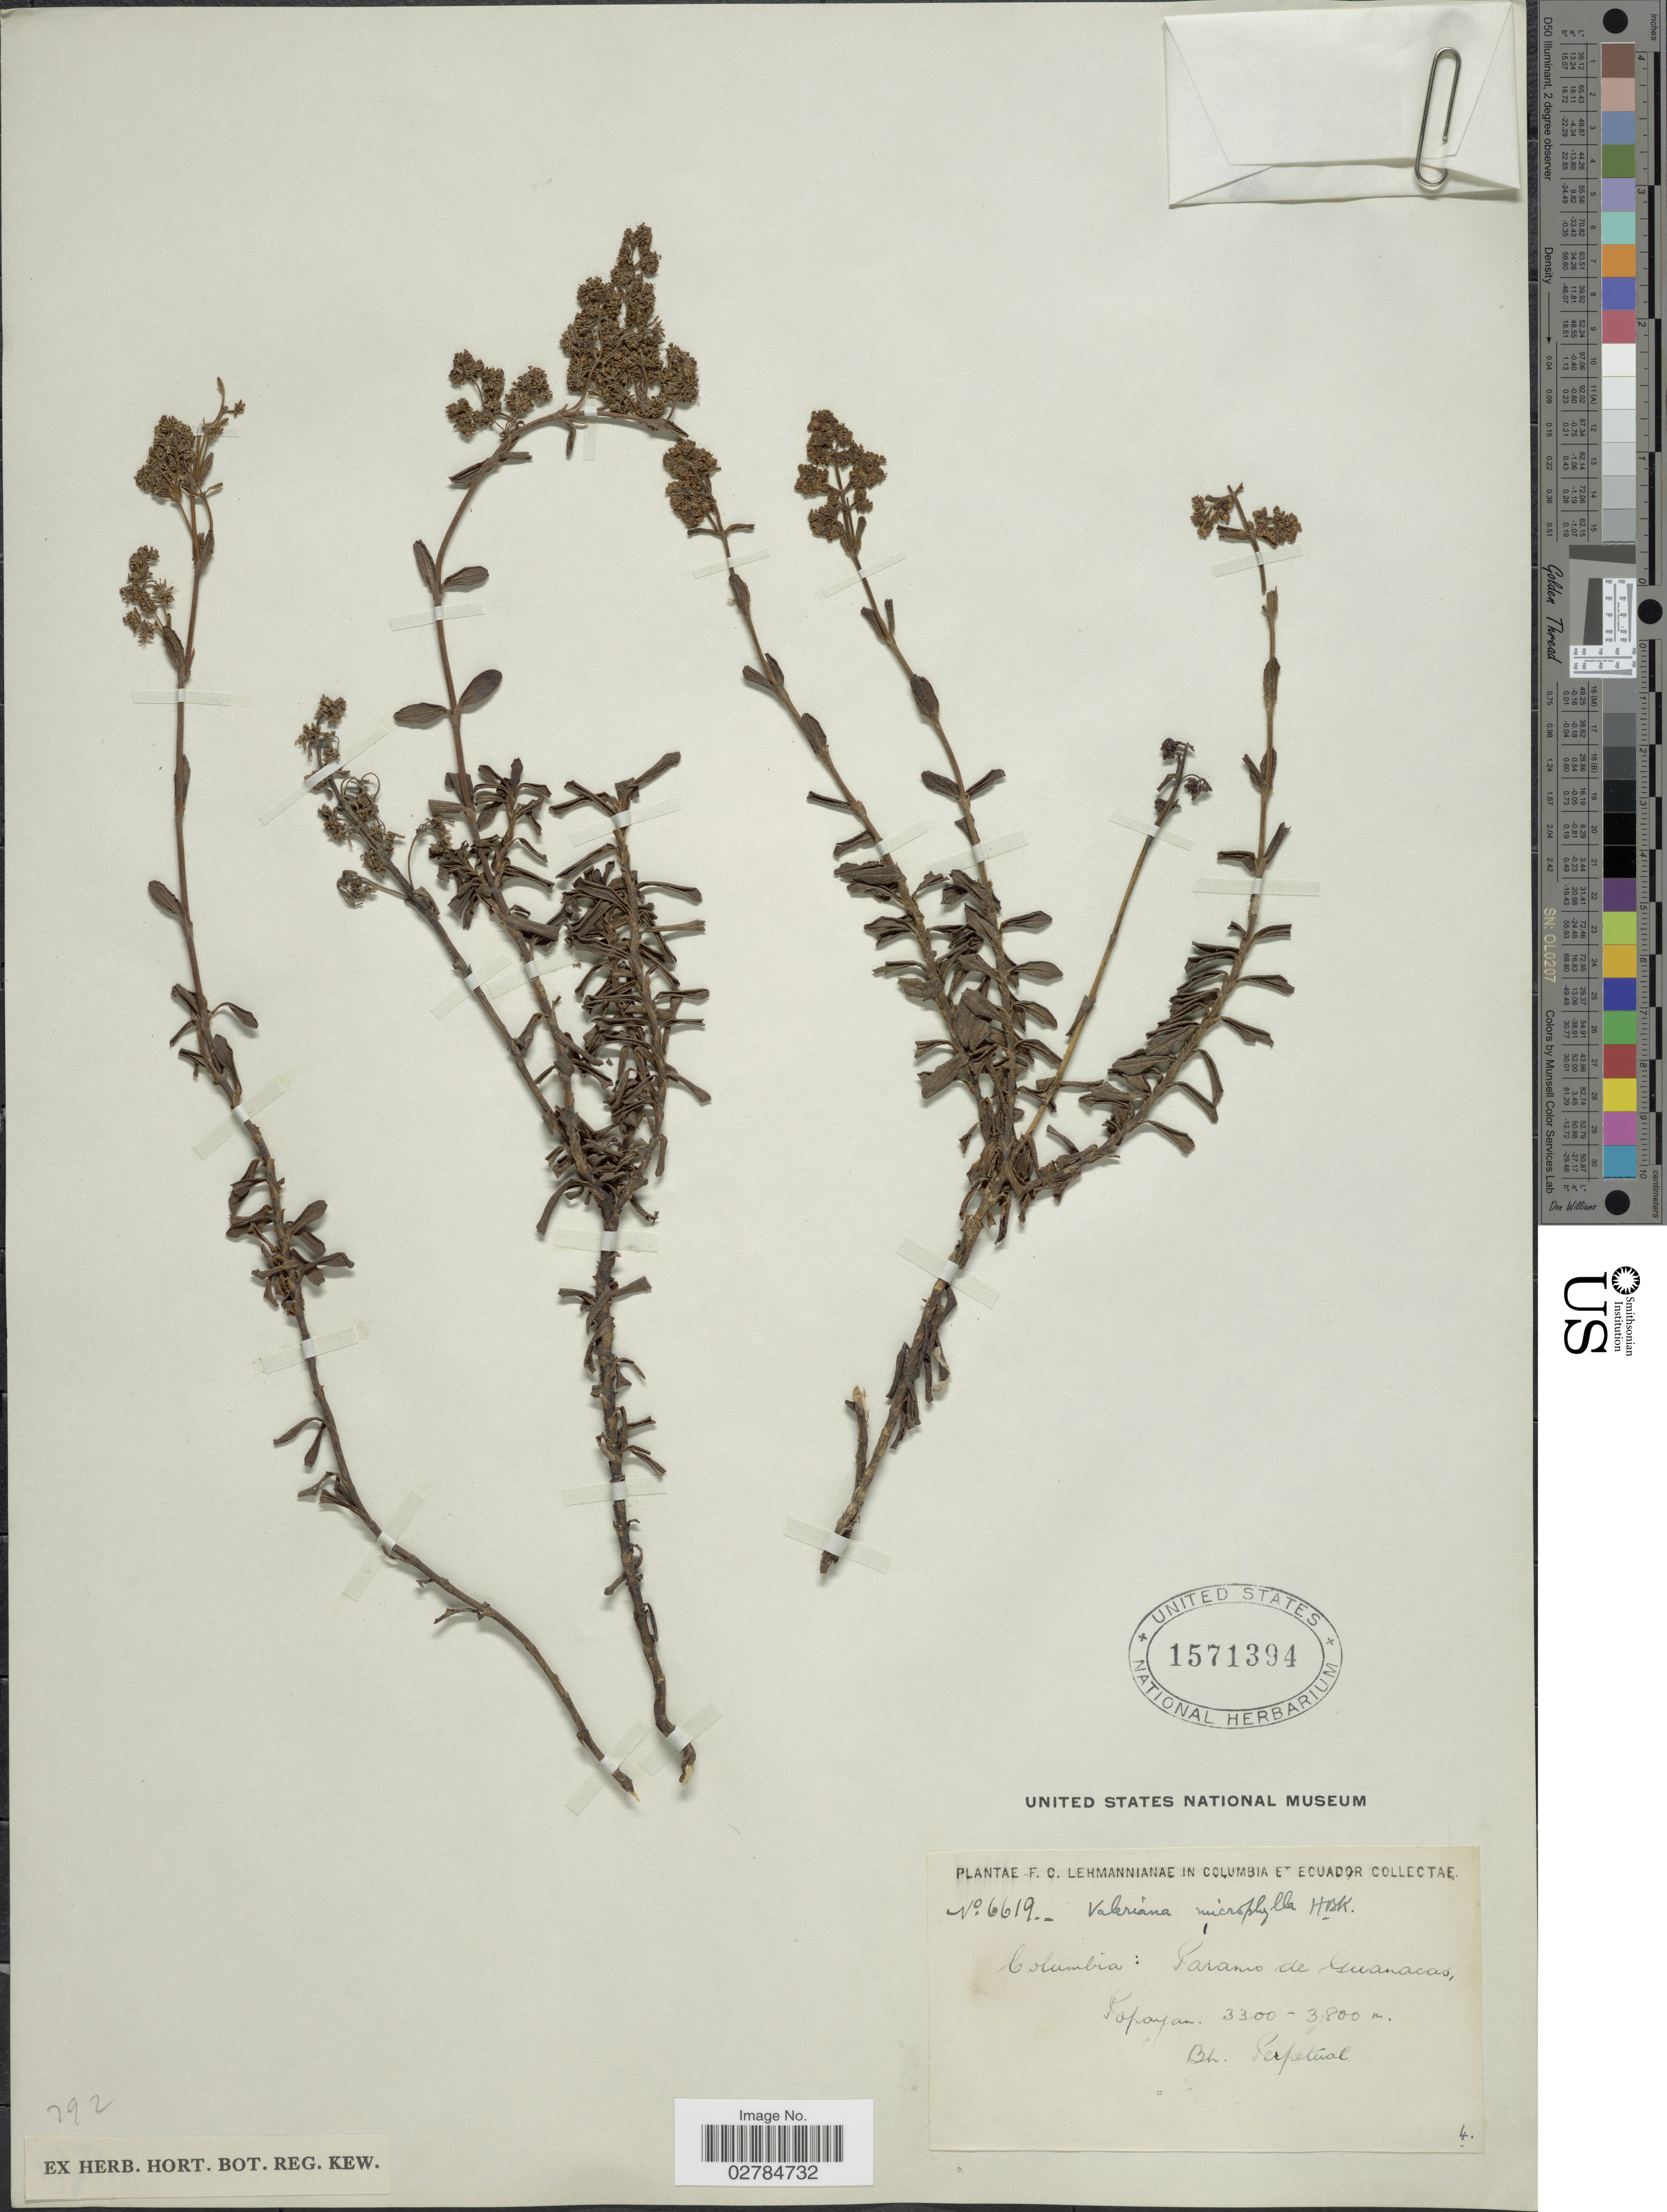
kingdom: Plantae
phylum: Tracheophyta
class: Magnoliopsida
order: Dipsacales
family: Caprifoliaceae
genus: Valeriana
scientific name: Valeriana microphylla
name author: Kunth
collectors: F. C. Lehmann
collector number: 6619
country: Colombia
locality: Paramo de Guanacas, Popayan.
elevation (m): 3300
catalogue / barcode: US 1571394